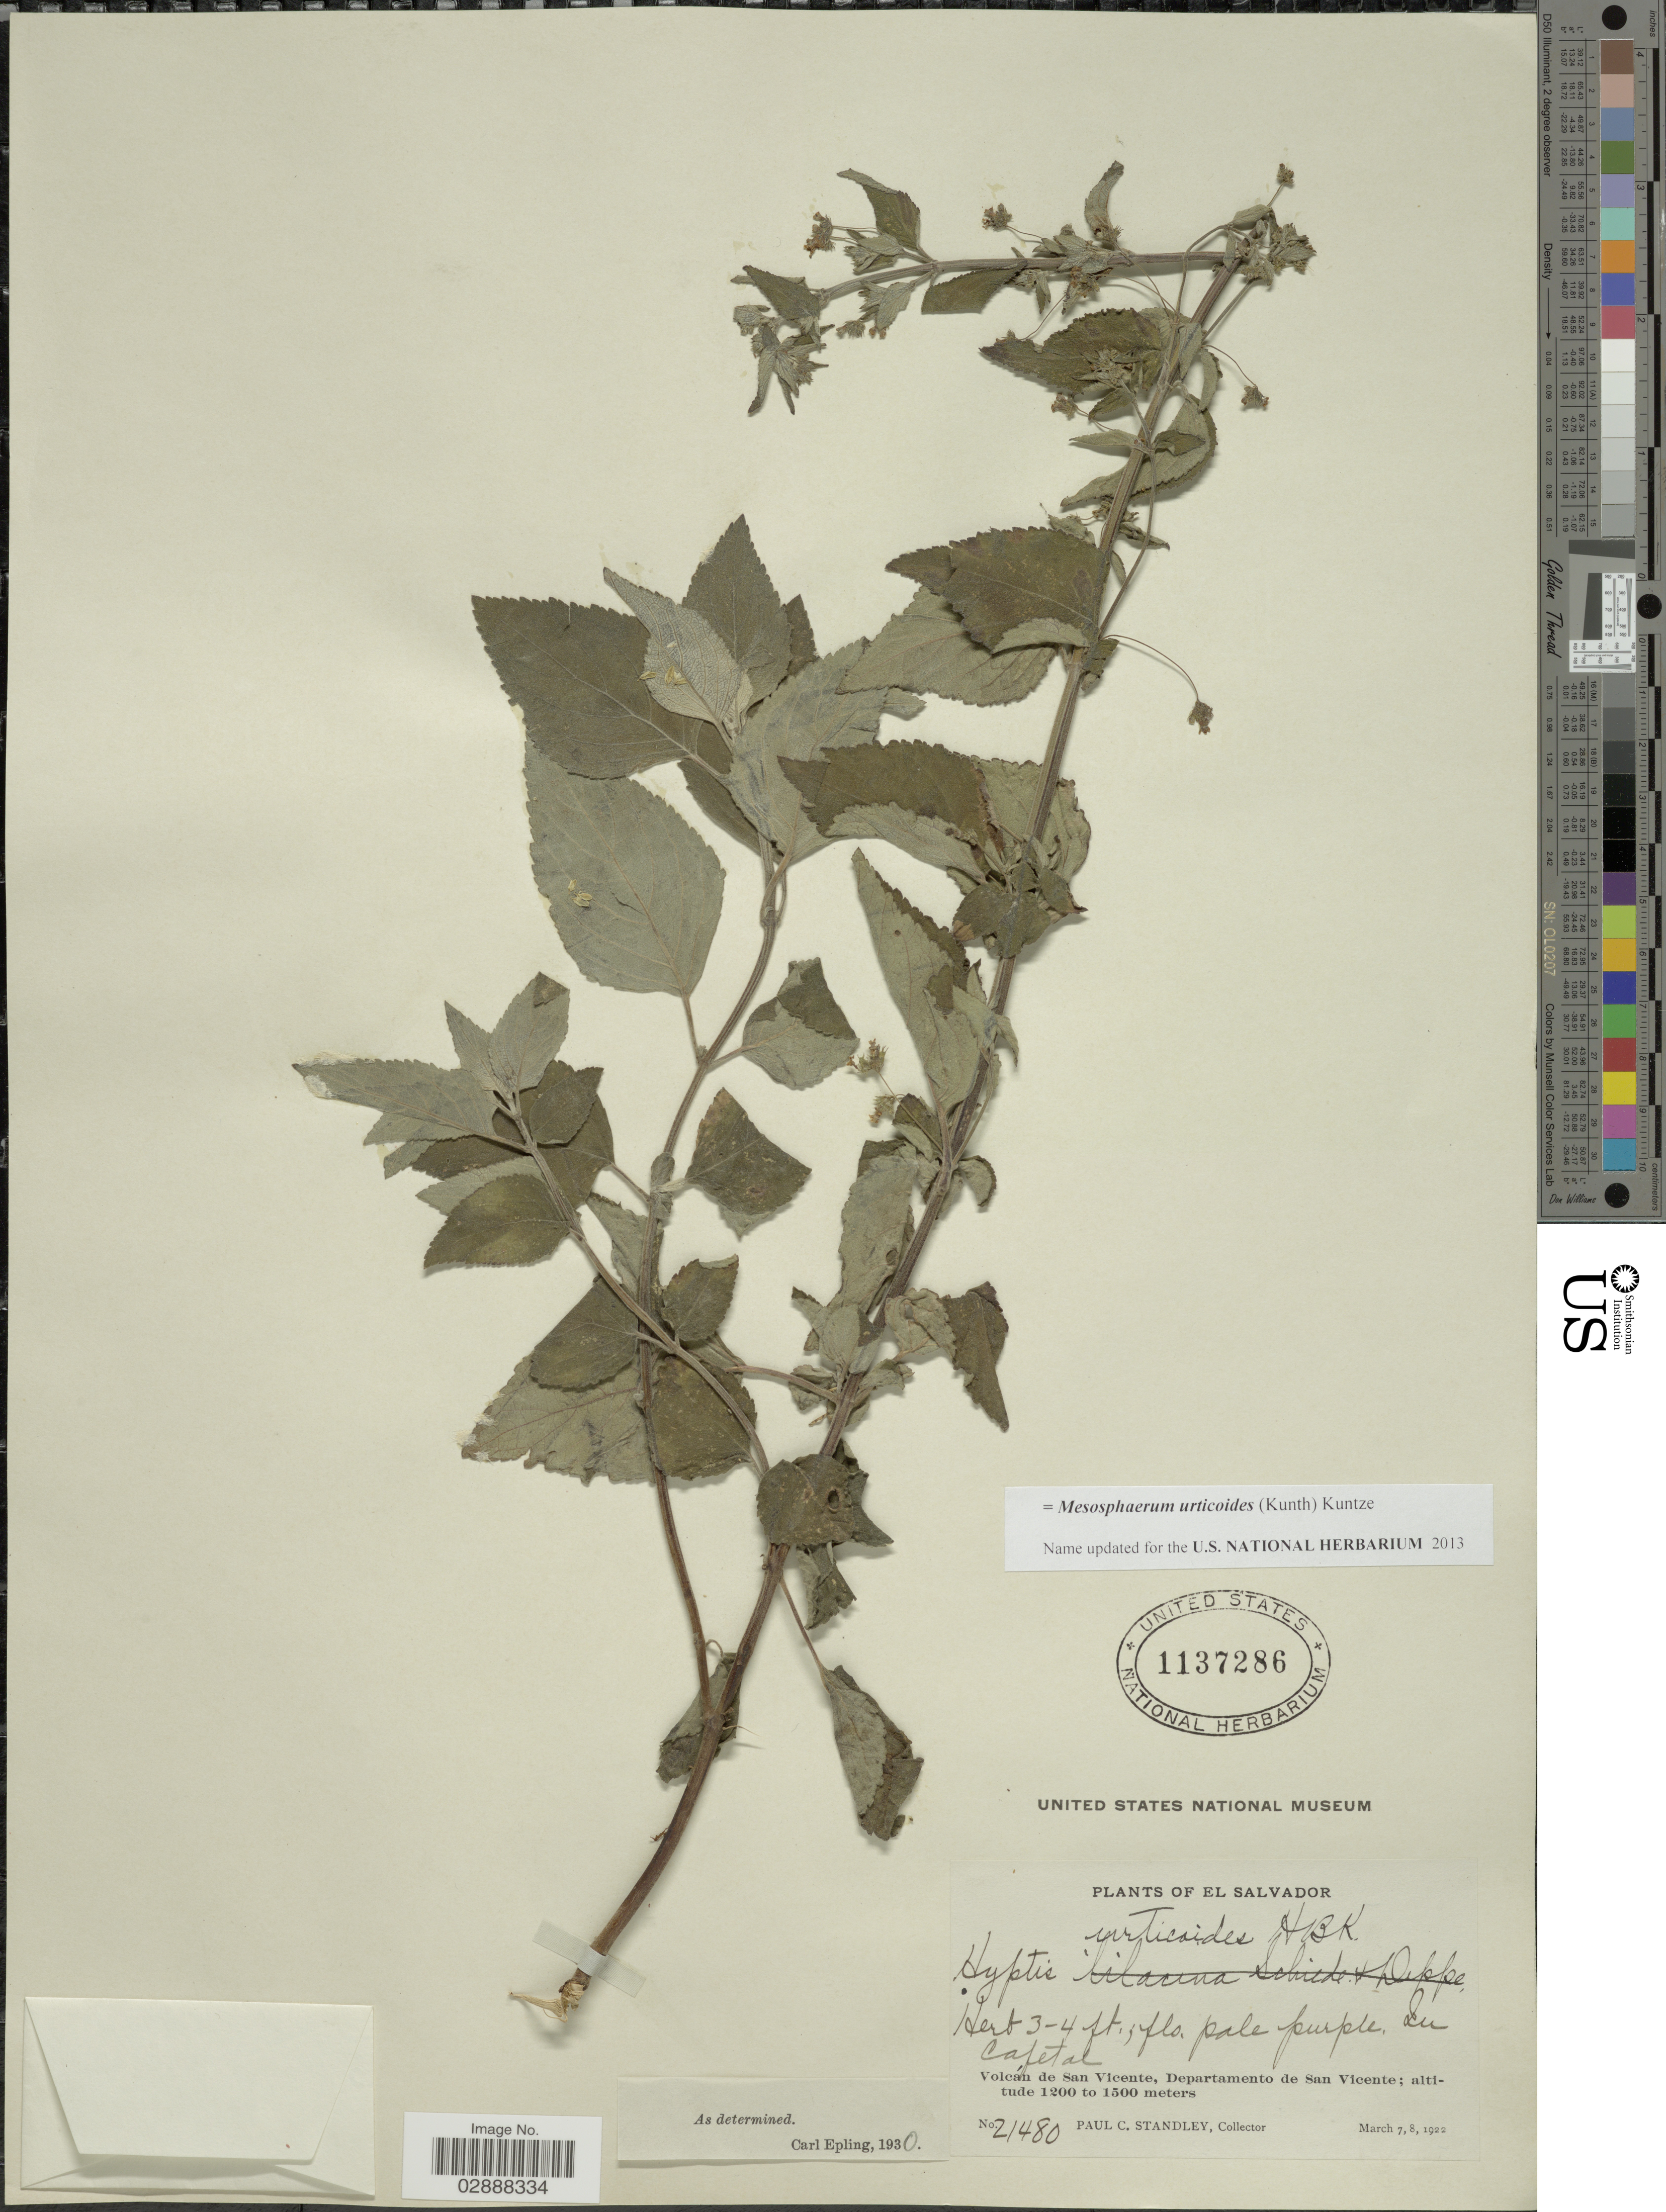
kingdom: Plantae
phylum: Tracheophyta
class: Magnoliopsida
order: Lamiales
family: Lamiaceae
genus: Mesosphaerum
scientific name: Mesosphaerum urticoides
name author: (Kunth) Kuntze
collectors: P. C. Standley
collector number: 21480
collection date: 1922-03-07/1922-03-08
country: El Salvador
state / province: San Vincente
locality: Cafetal. Volcán de San Vicente, Departamento de San Vicente.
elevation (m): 1200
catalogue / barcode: US 1137286